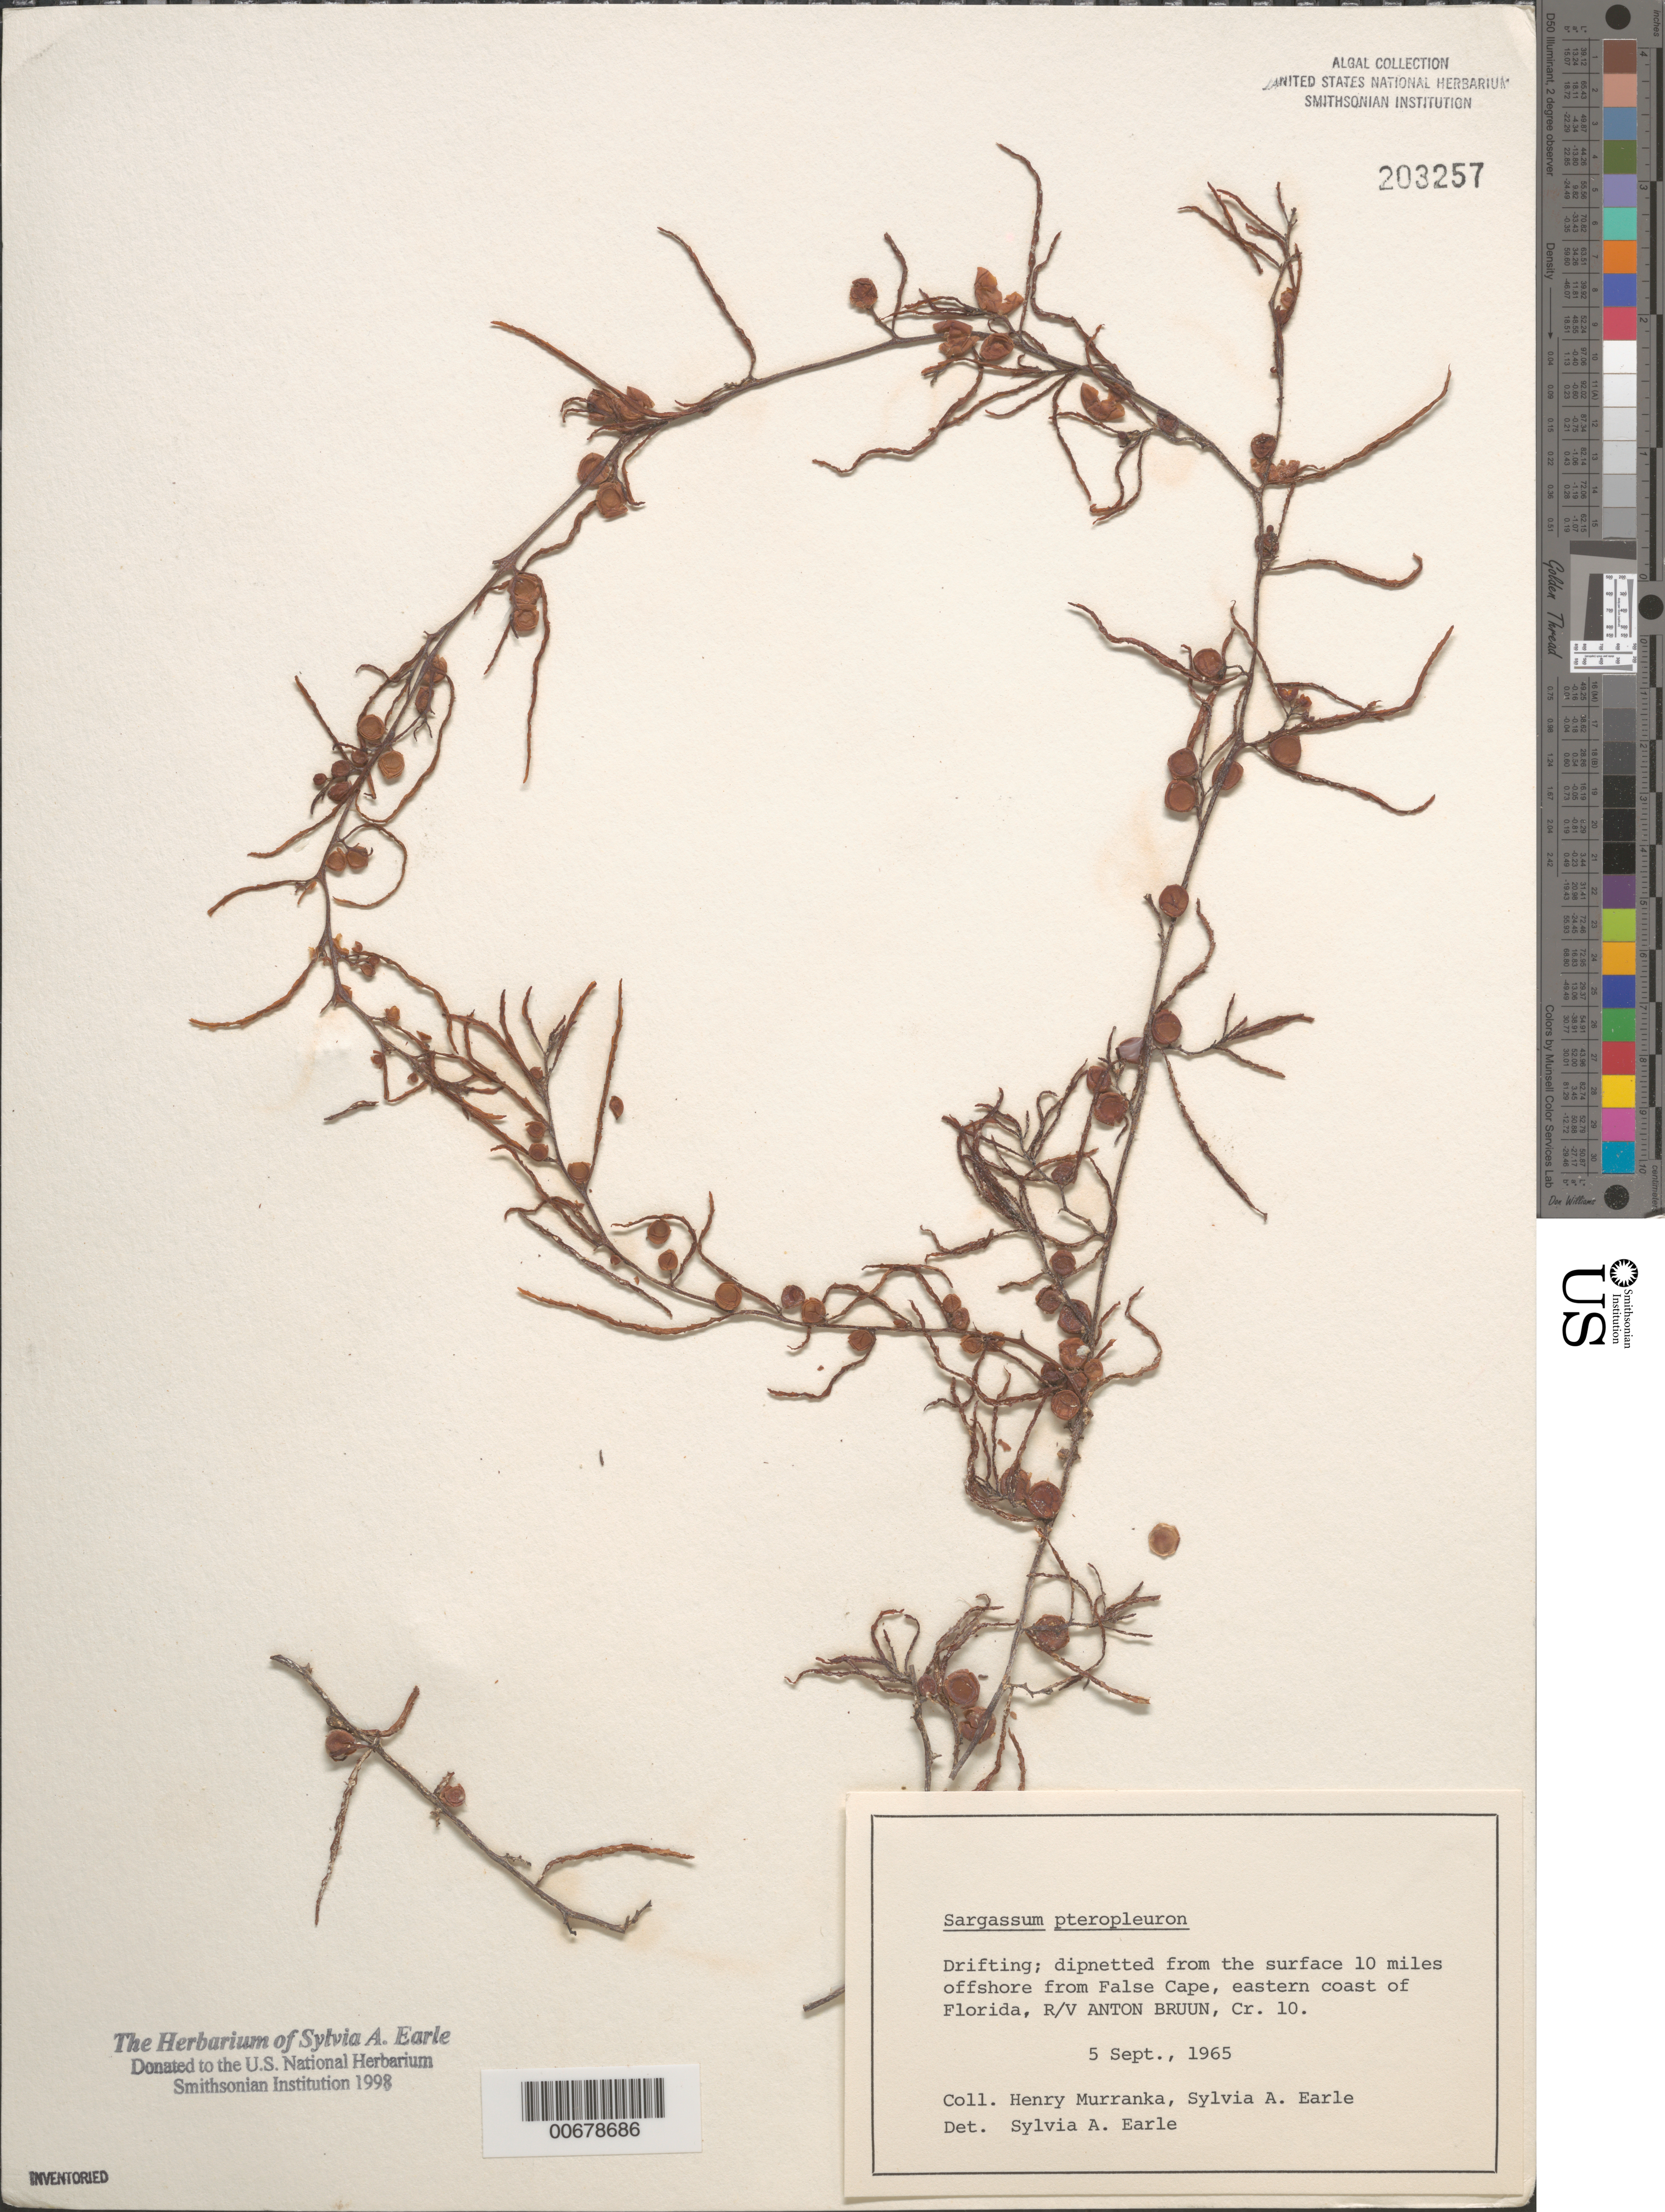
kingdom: Chromista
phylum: Ochrophyta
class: Phaeophyceae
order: Fucales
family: Sargassaceae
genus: Sargassum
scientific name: Sargassum pteropleuron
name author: Grunow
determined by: Earle, S. A.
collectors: H. Murranka & S. A. Earle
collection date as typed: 05 Sep 1965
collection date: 1965-09-05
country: United States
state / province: Florida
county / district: Brevard County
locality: Atlantic Ocean 10 miles off False Cape, Florida east coast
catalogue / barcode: US 203257